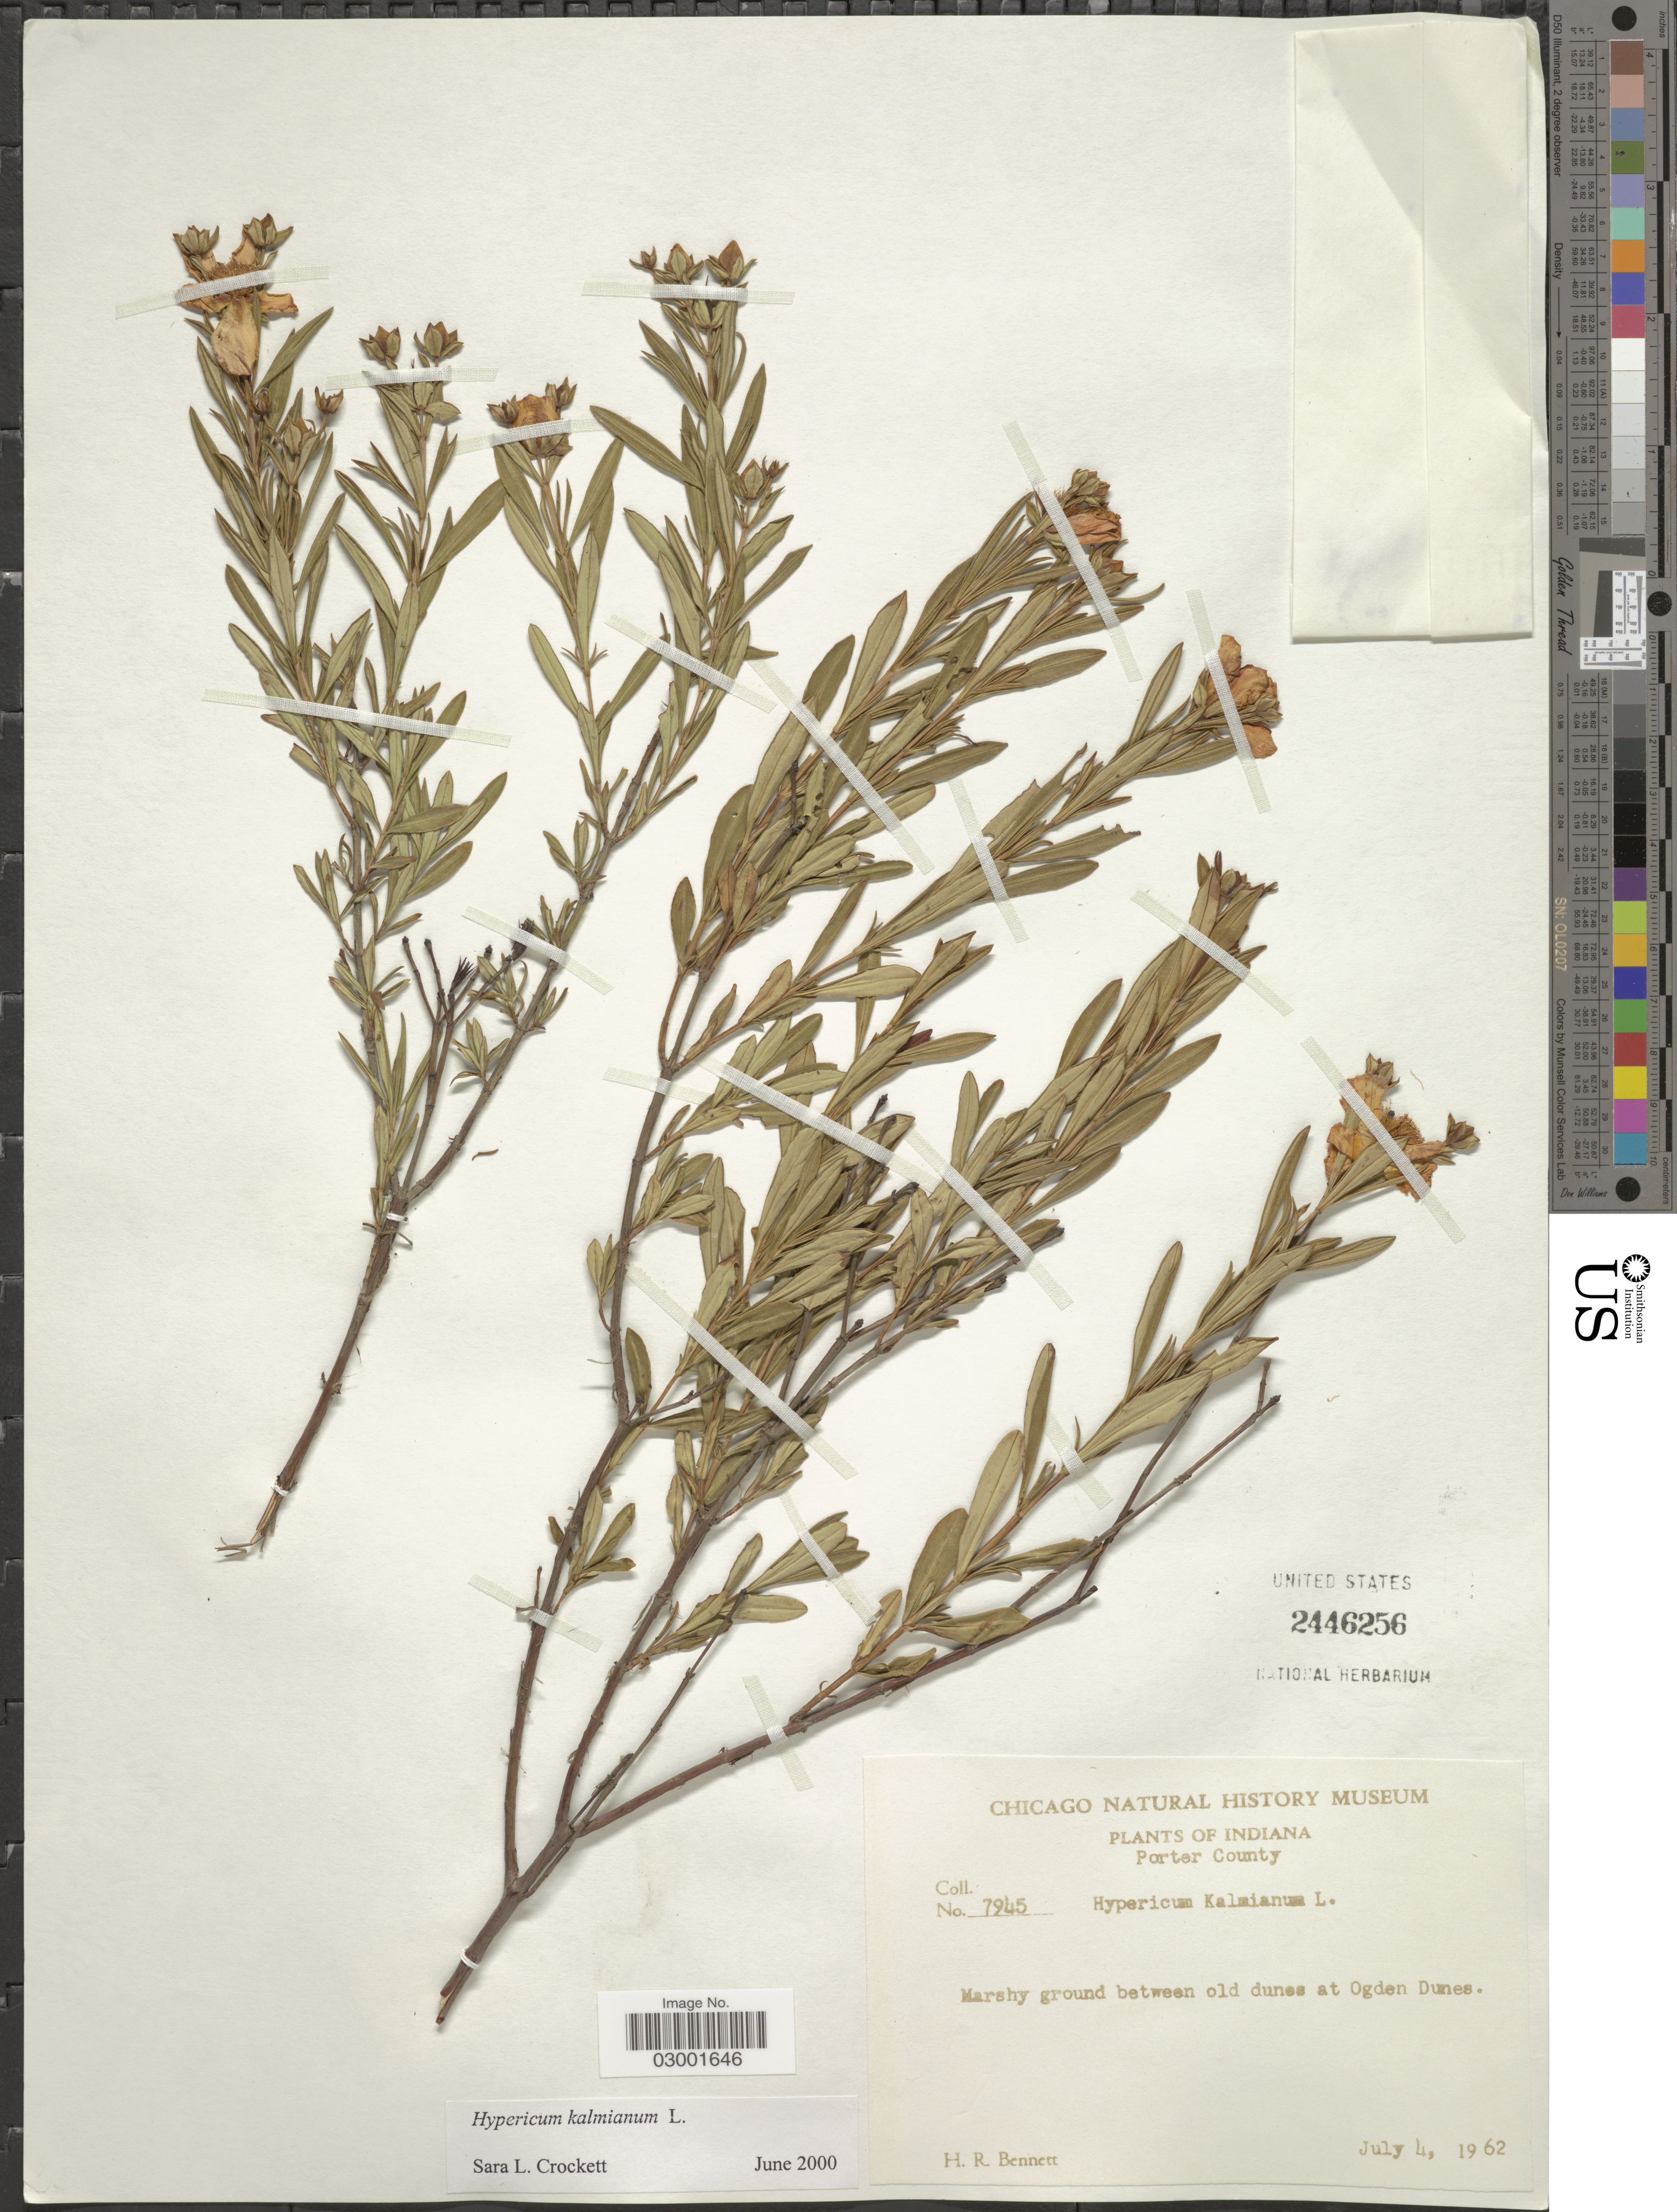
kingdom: Plantae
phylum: Tracheophyta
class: Magnoliopsida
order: Malpighiales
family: Hypericaceae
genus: Hypericum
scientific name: Hypericum kalmianum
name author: L.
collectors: H. R. Bennett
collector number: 7945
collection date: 1962-07-04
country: United States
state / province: Indiana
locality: Porter County. Marshy ground between old dunes at Ogden Dunes.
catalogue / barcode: US 2446256